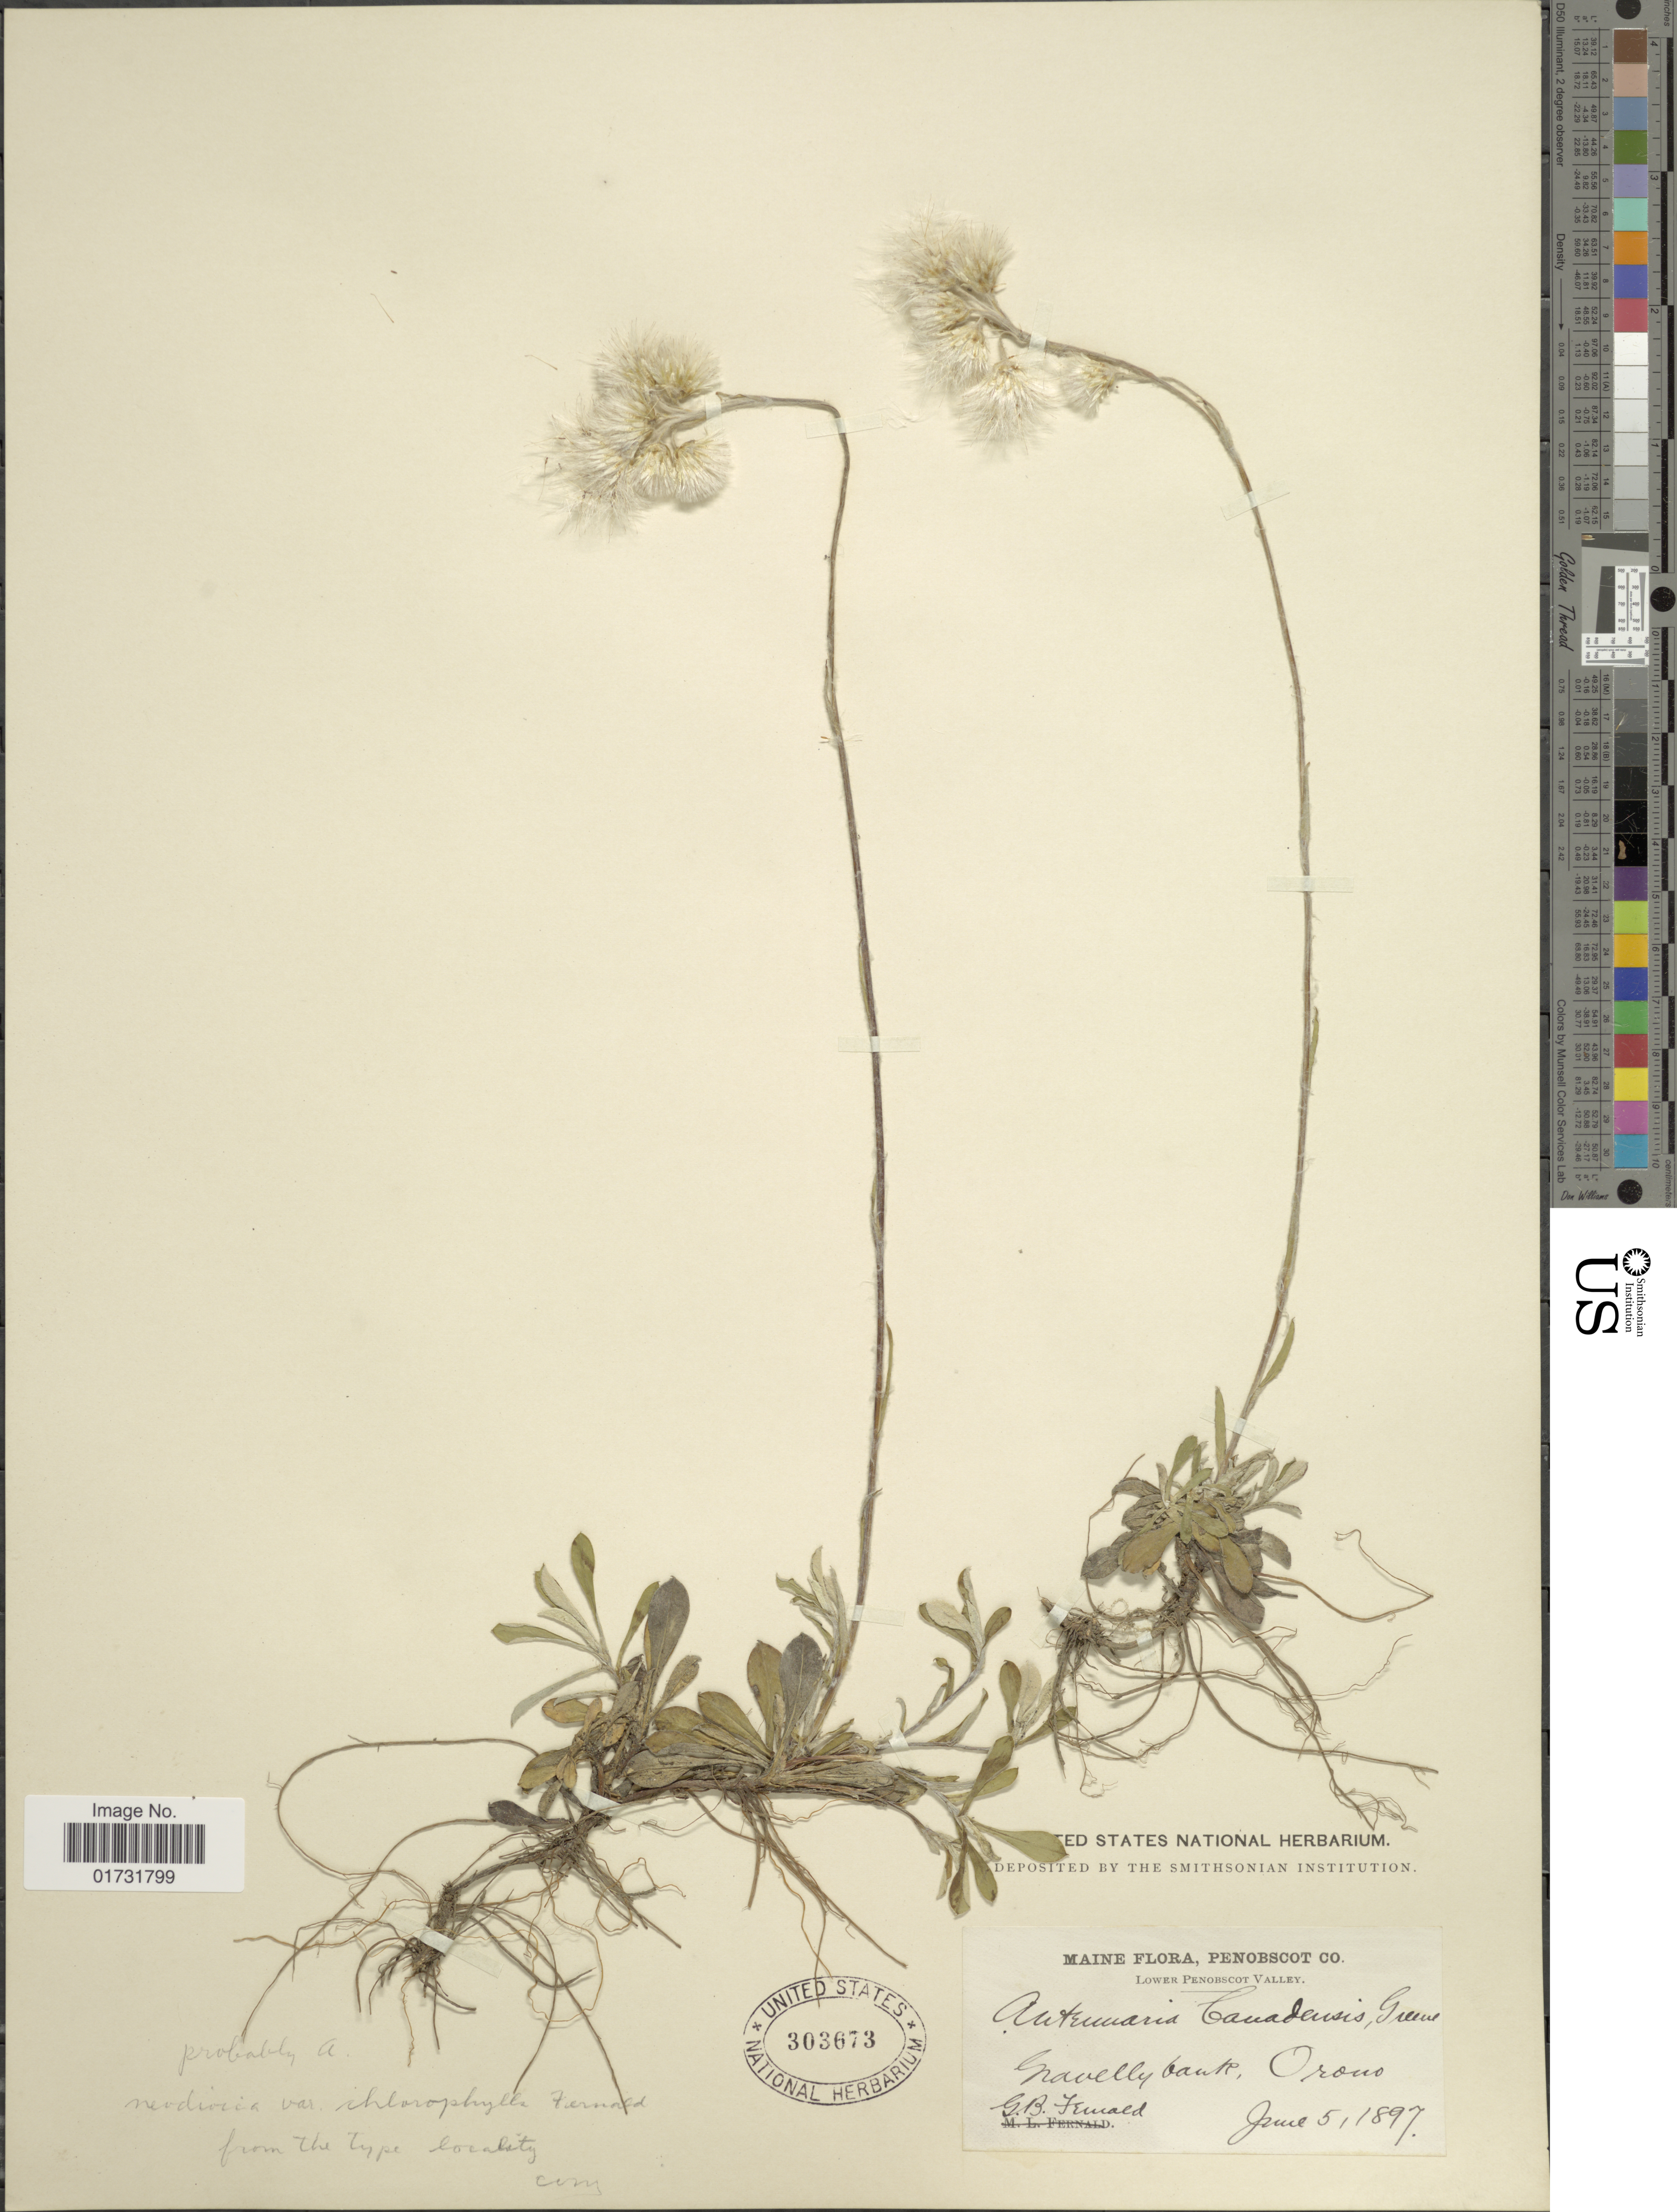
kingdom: Plantae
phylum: Tracheophyta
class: Magnoliopsida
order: Asterales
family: Asteraceae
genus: Antennaria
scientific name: Antennaria neodioica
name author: Greene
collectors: G. B. Fernald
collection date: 1897-06-05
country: United States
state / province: Maine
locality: Penobscot Co. Lower Penobscot Valley. Orono.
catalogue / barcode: US 303673